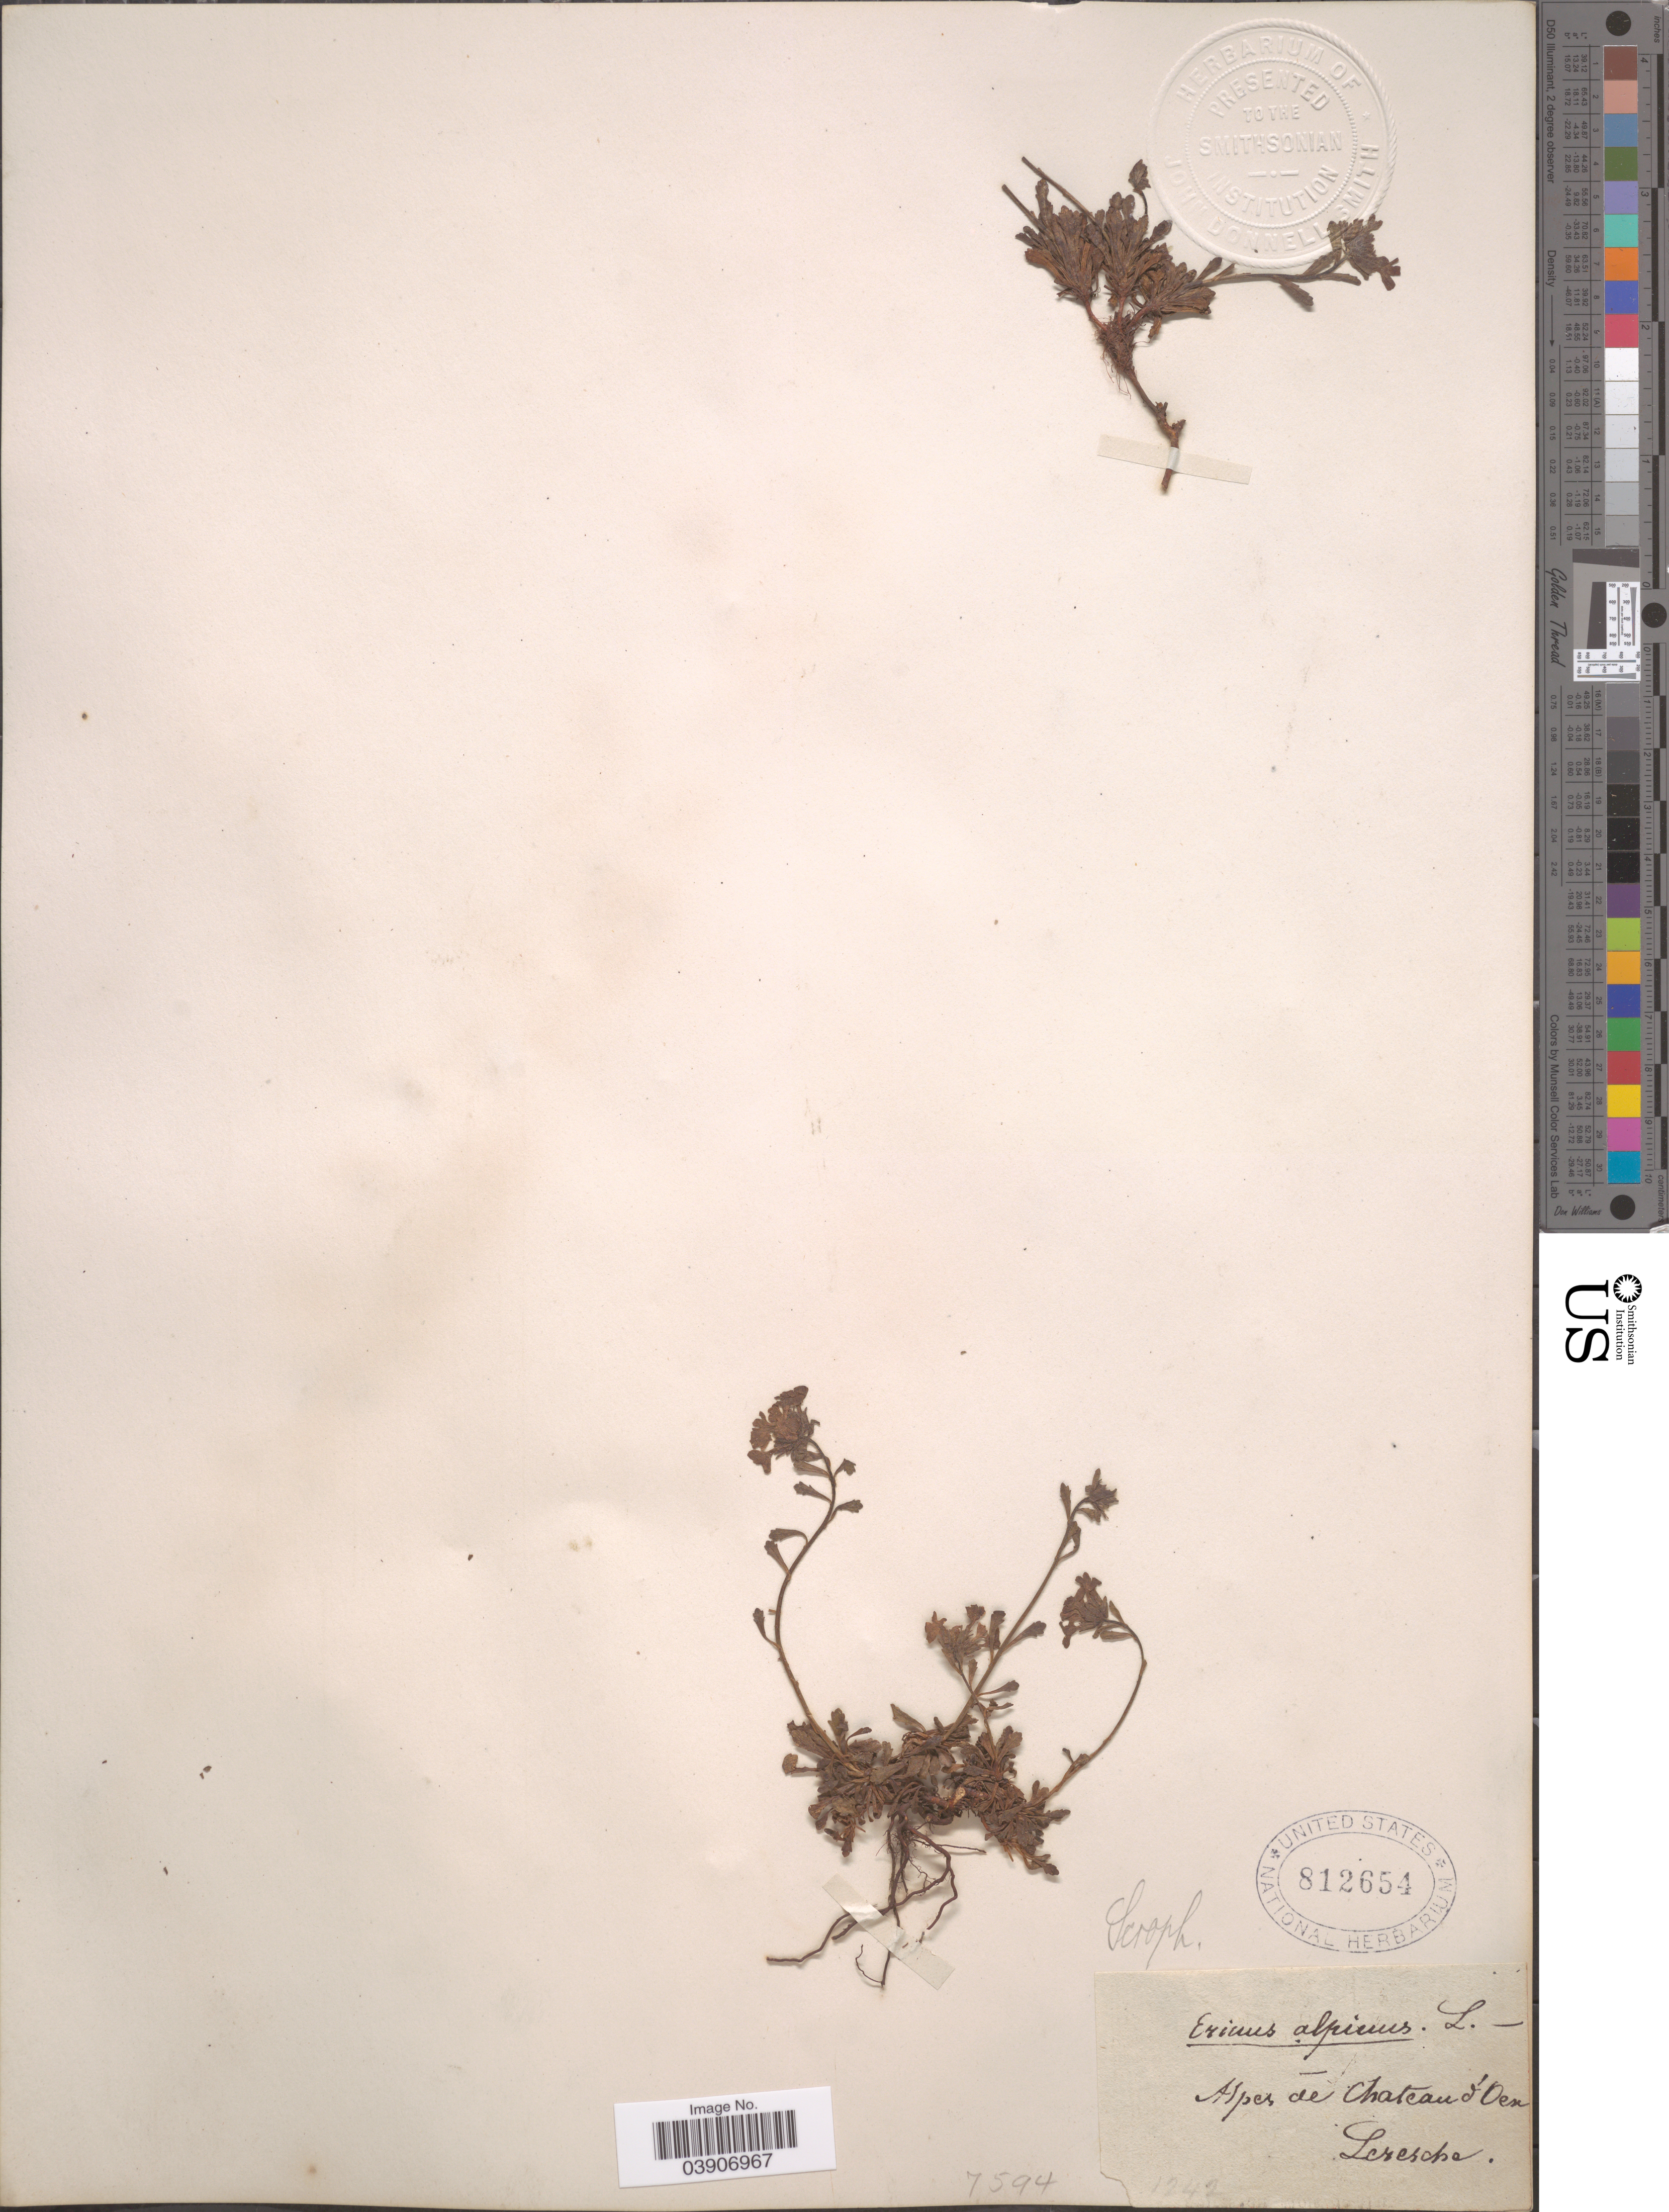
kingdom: Plantae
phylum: Tracheophyta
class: Magnoliopsida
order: Lamiales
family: Plantaginaceae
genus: Erinus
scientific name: Erinus alpinus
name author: L.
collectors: Leresche, --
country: Switzerland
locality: Alpes de Chateau d' Oex.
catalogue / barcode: US 812654